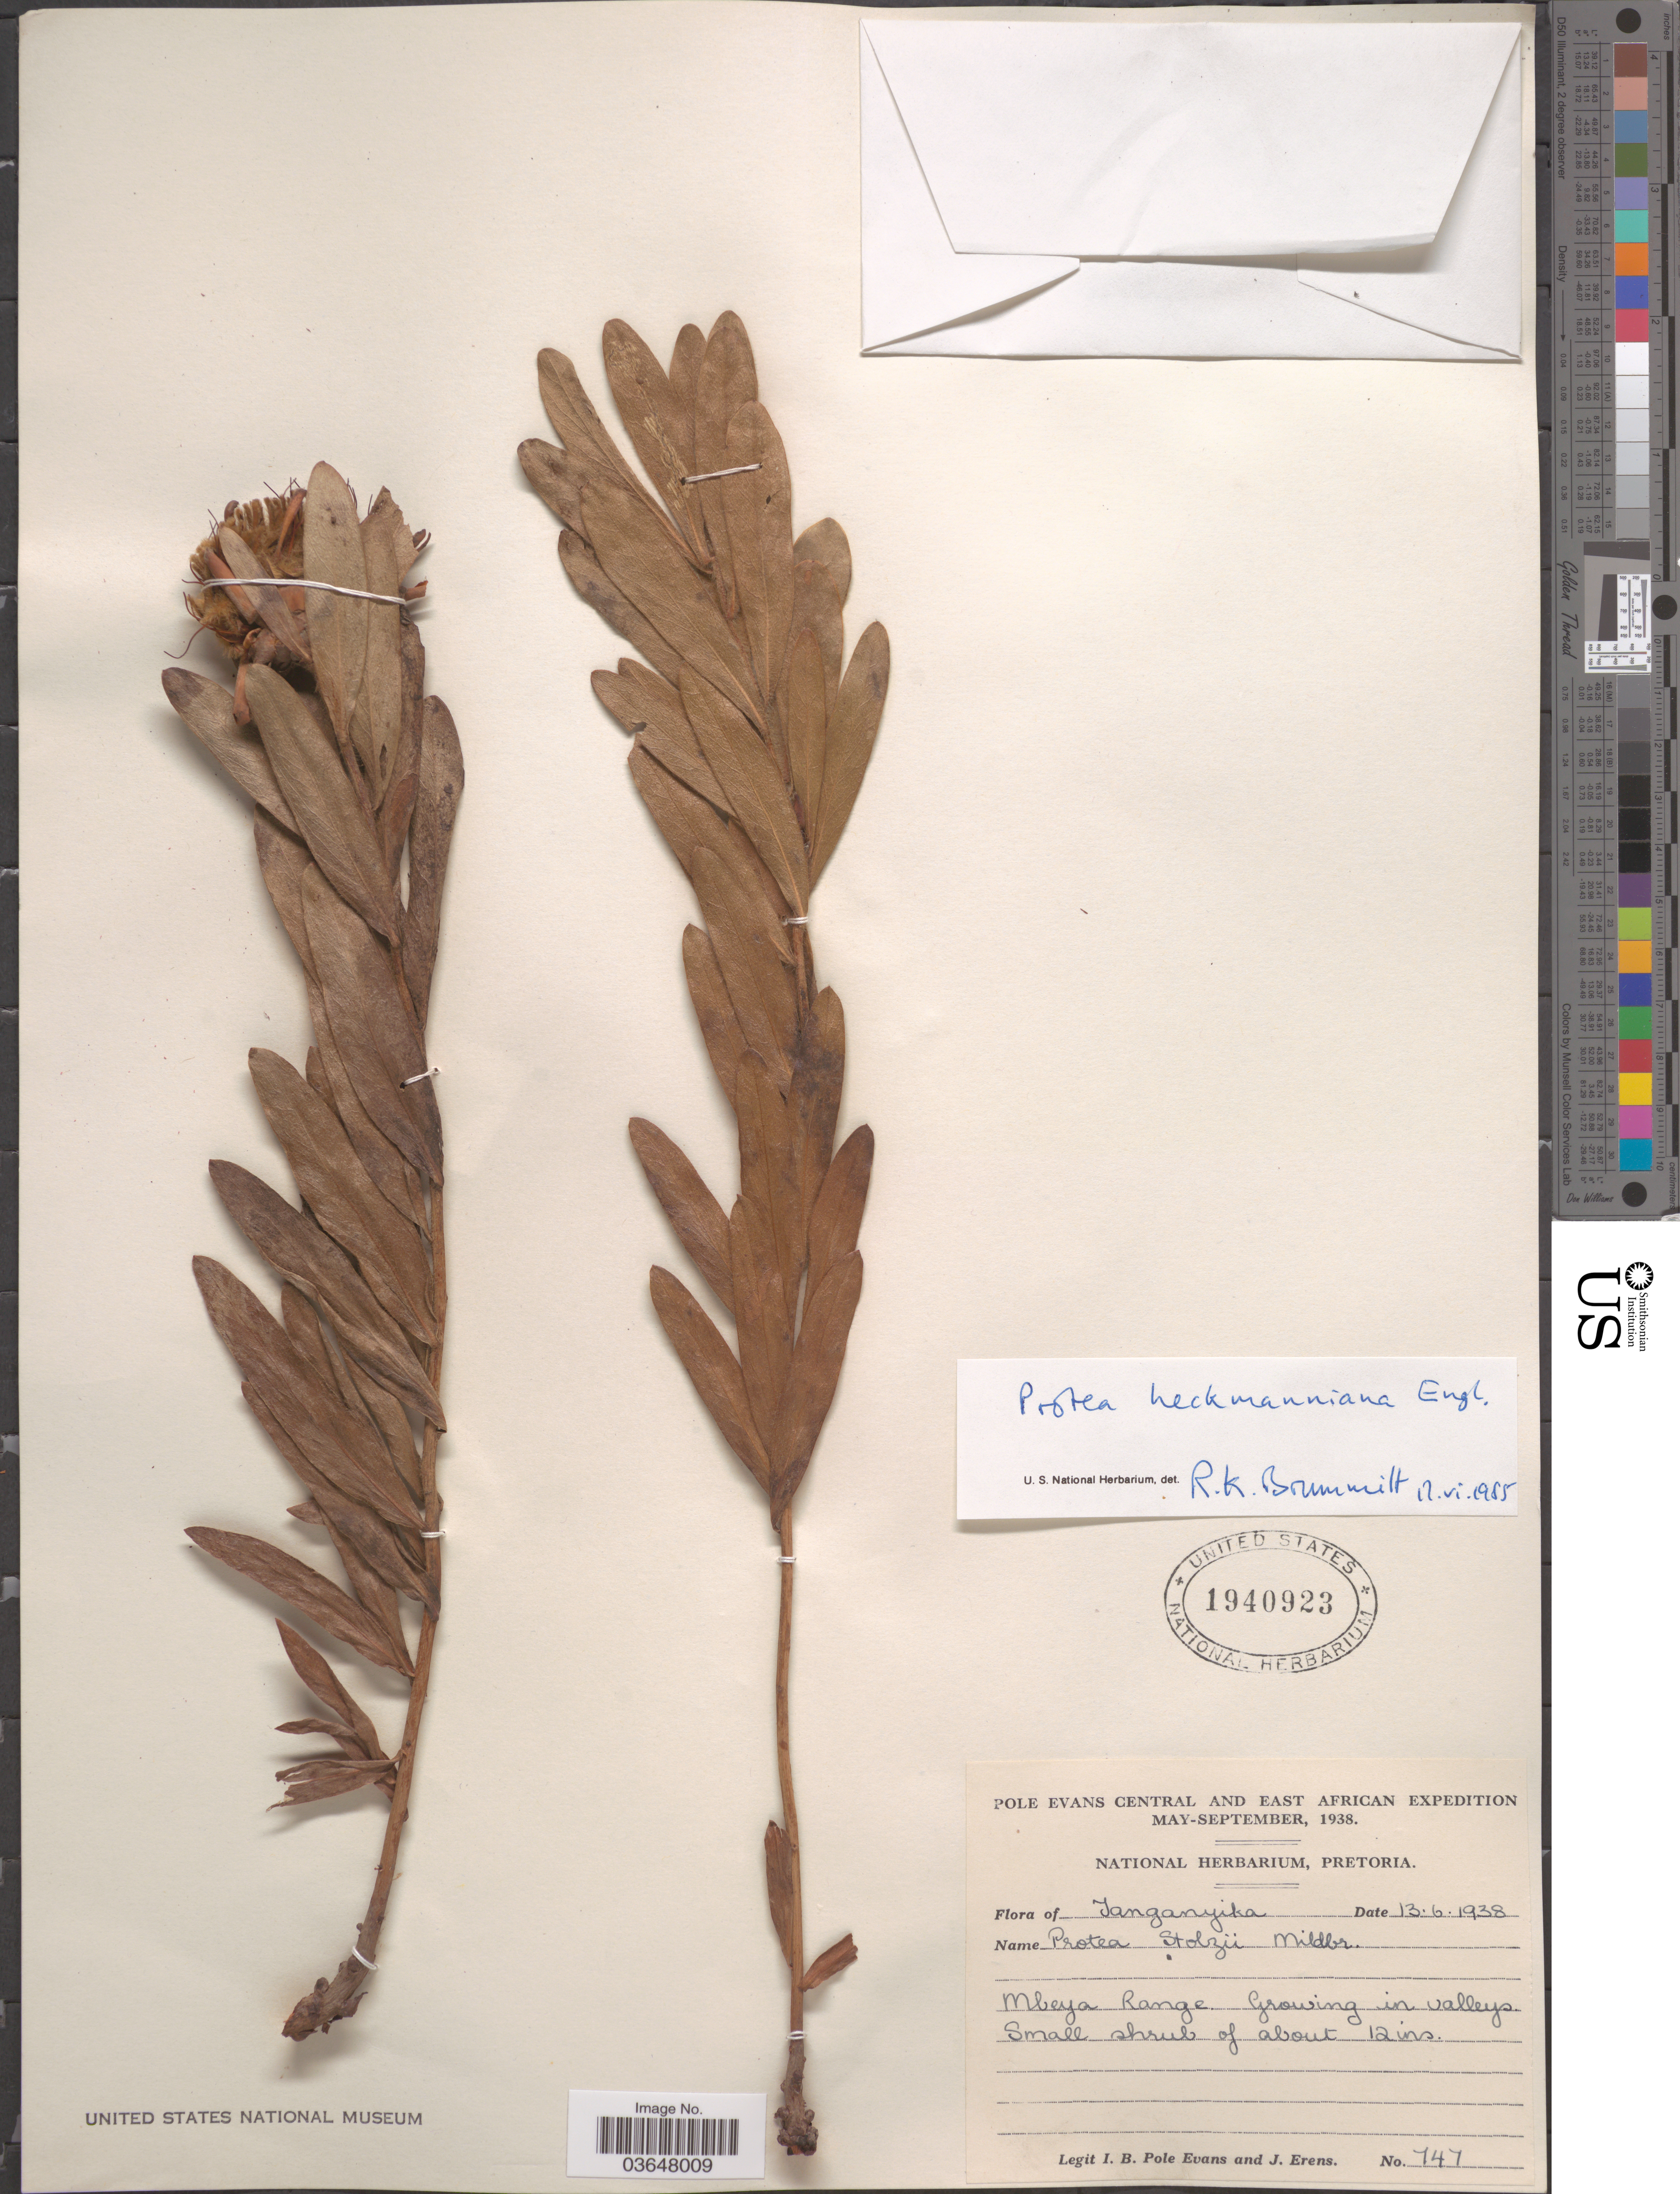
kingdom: Plantae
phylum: Tracheophyta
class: Magnoliopsida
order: Proteales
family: Proteaceae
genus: Protea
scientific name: Protea heckmanniana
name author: Engl.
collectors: I. B. Pole-Evans & J. Erens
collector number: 747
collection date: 1938-06-13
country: Tanzania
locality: Tanganyika. Mbeya Range.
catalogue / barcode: US 1940923